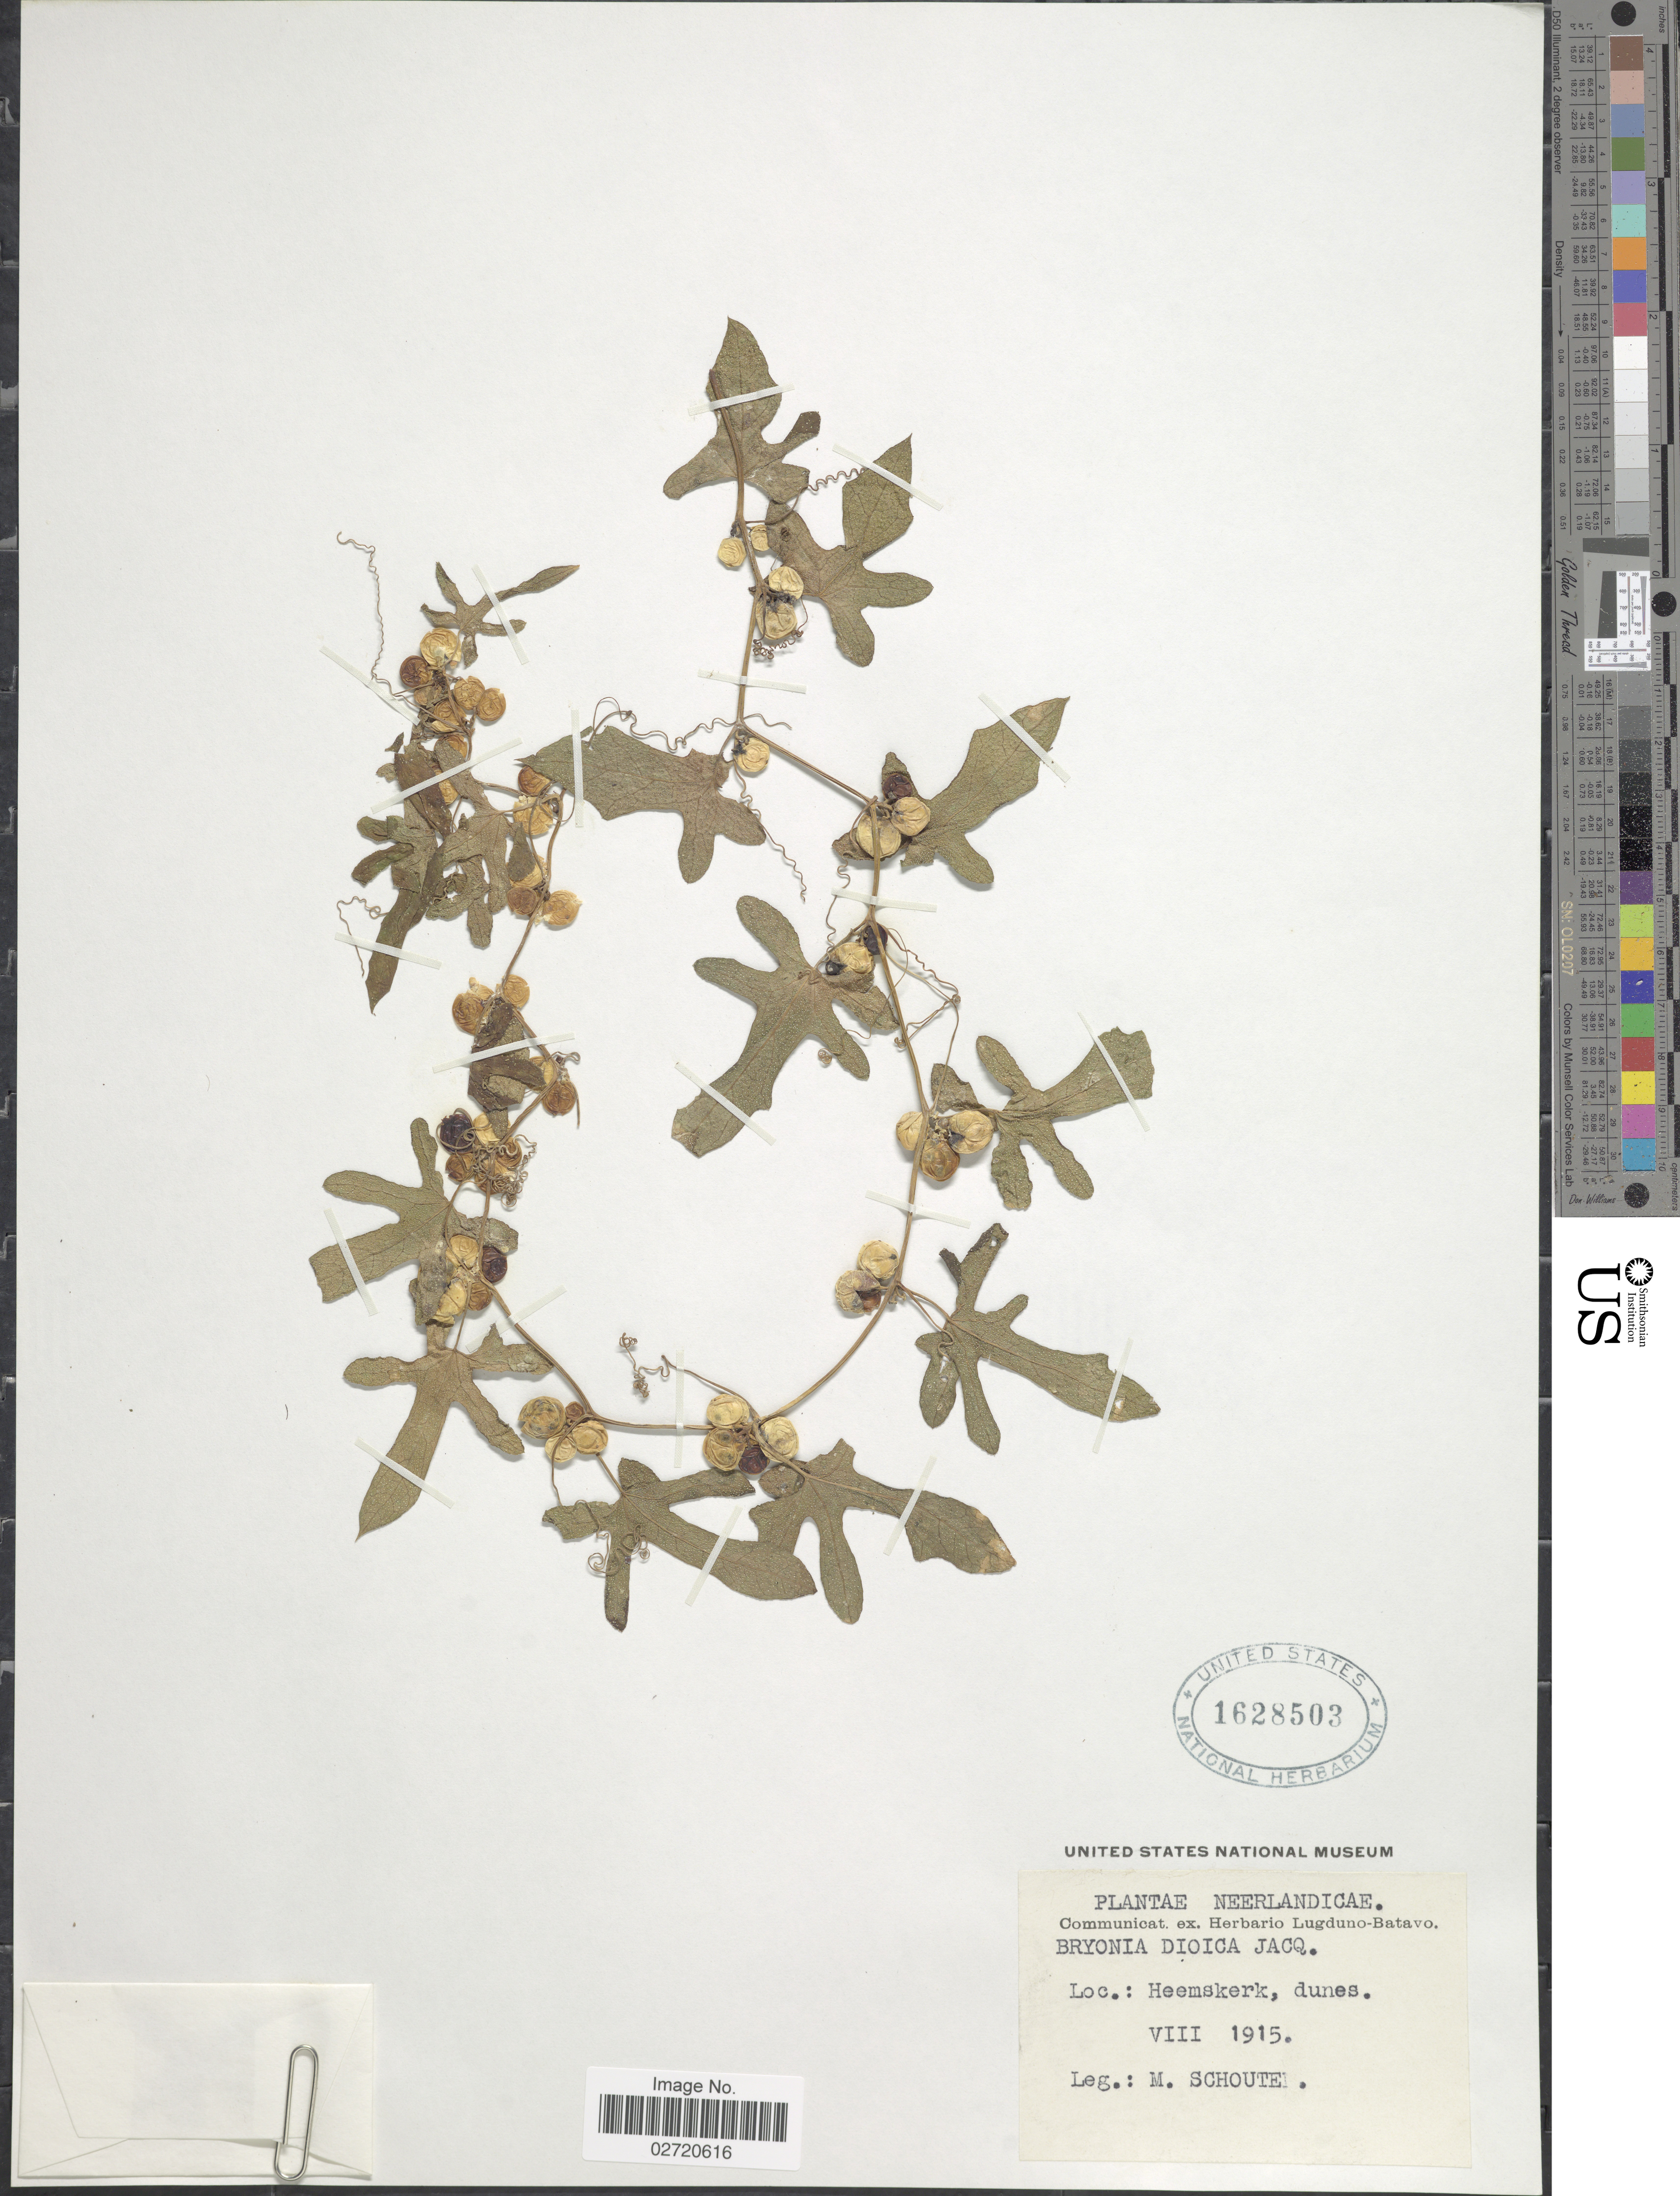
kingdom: Plantae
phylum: Tracheophyta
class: Magnoliopsida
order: Cucurbitales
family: Cucurbitaceae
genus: Bryonia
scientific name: Bryonia dioica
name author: Jacq.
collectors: M. Schoute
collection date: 1915-08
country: Netherlands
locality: Heemskerk, dunes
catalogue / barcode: US 1628503